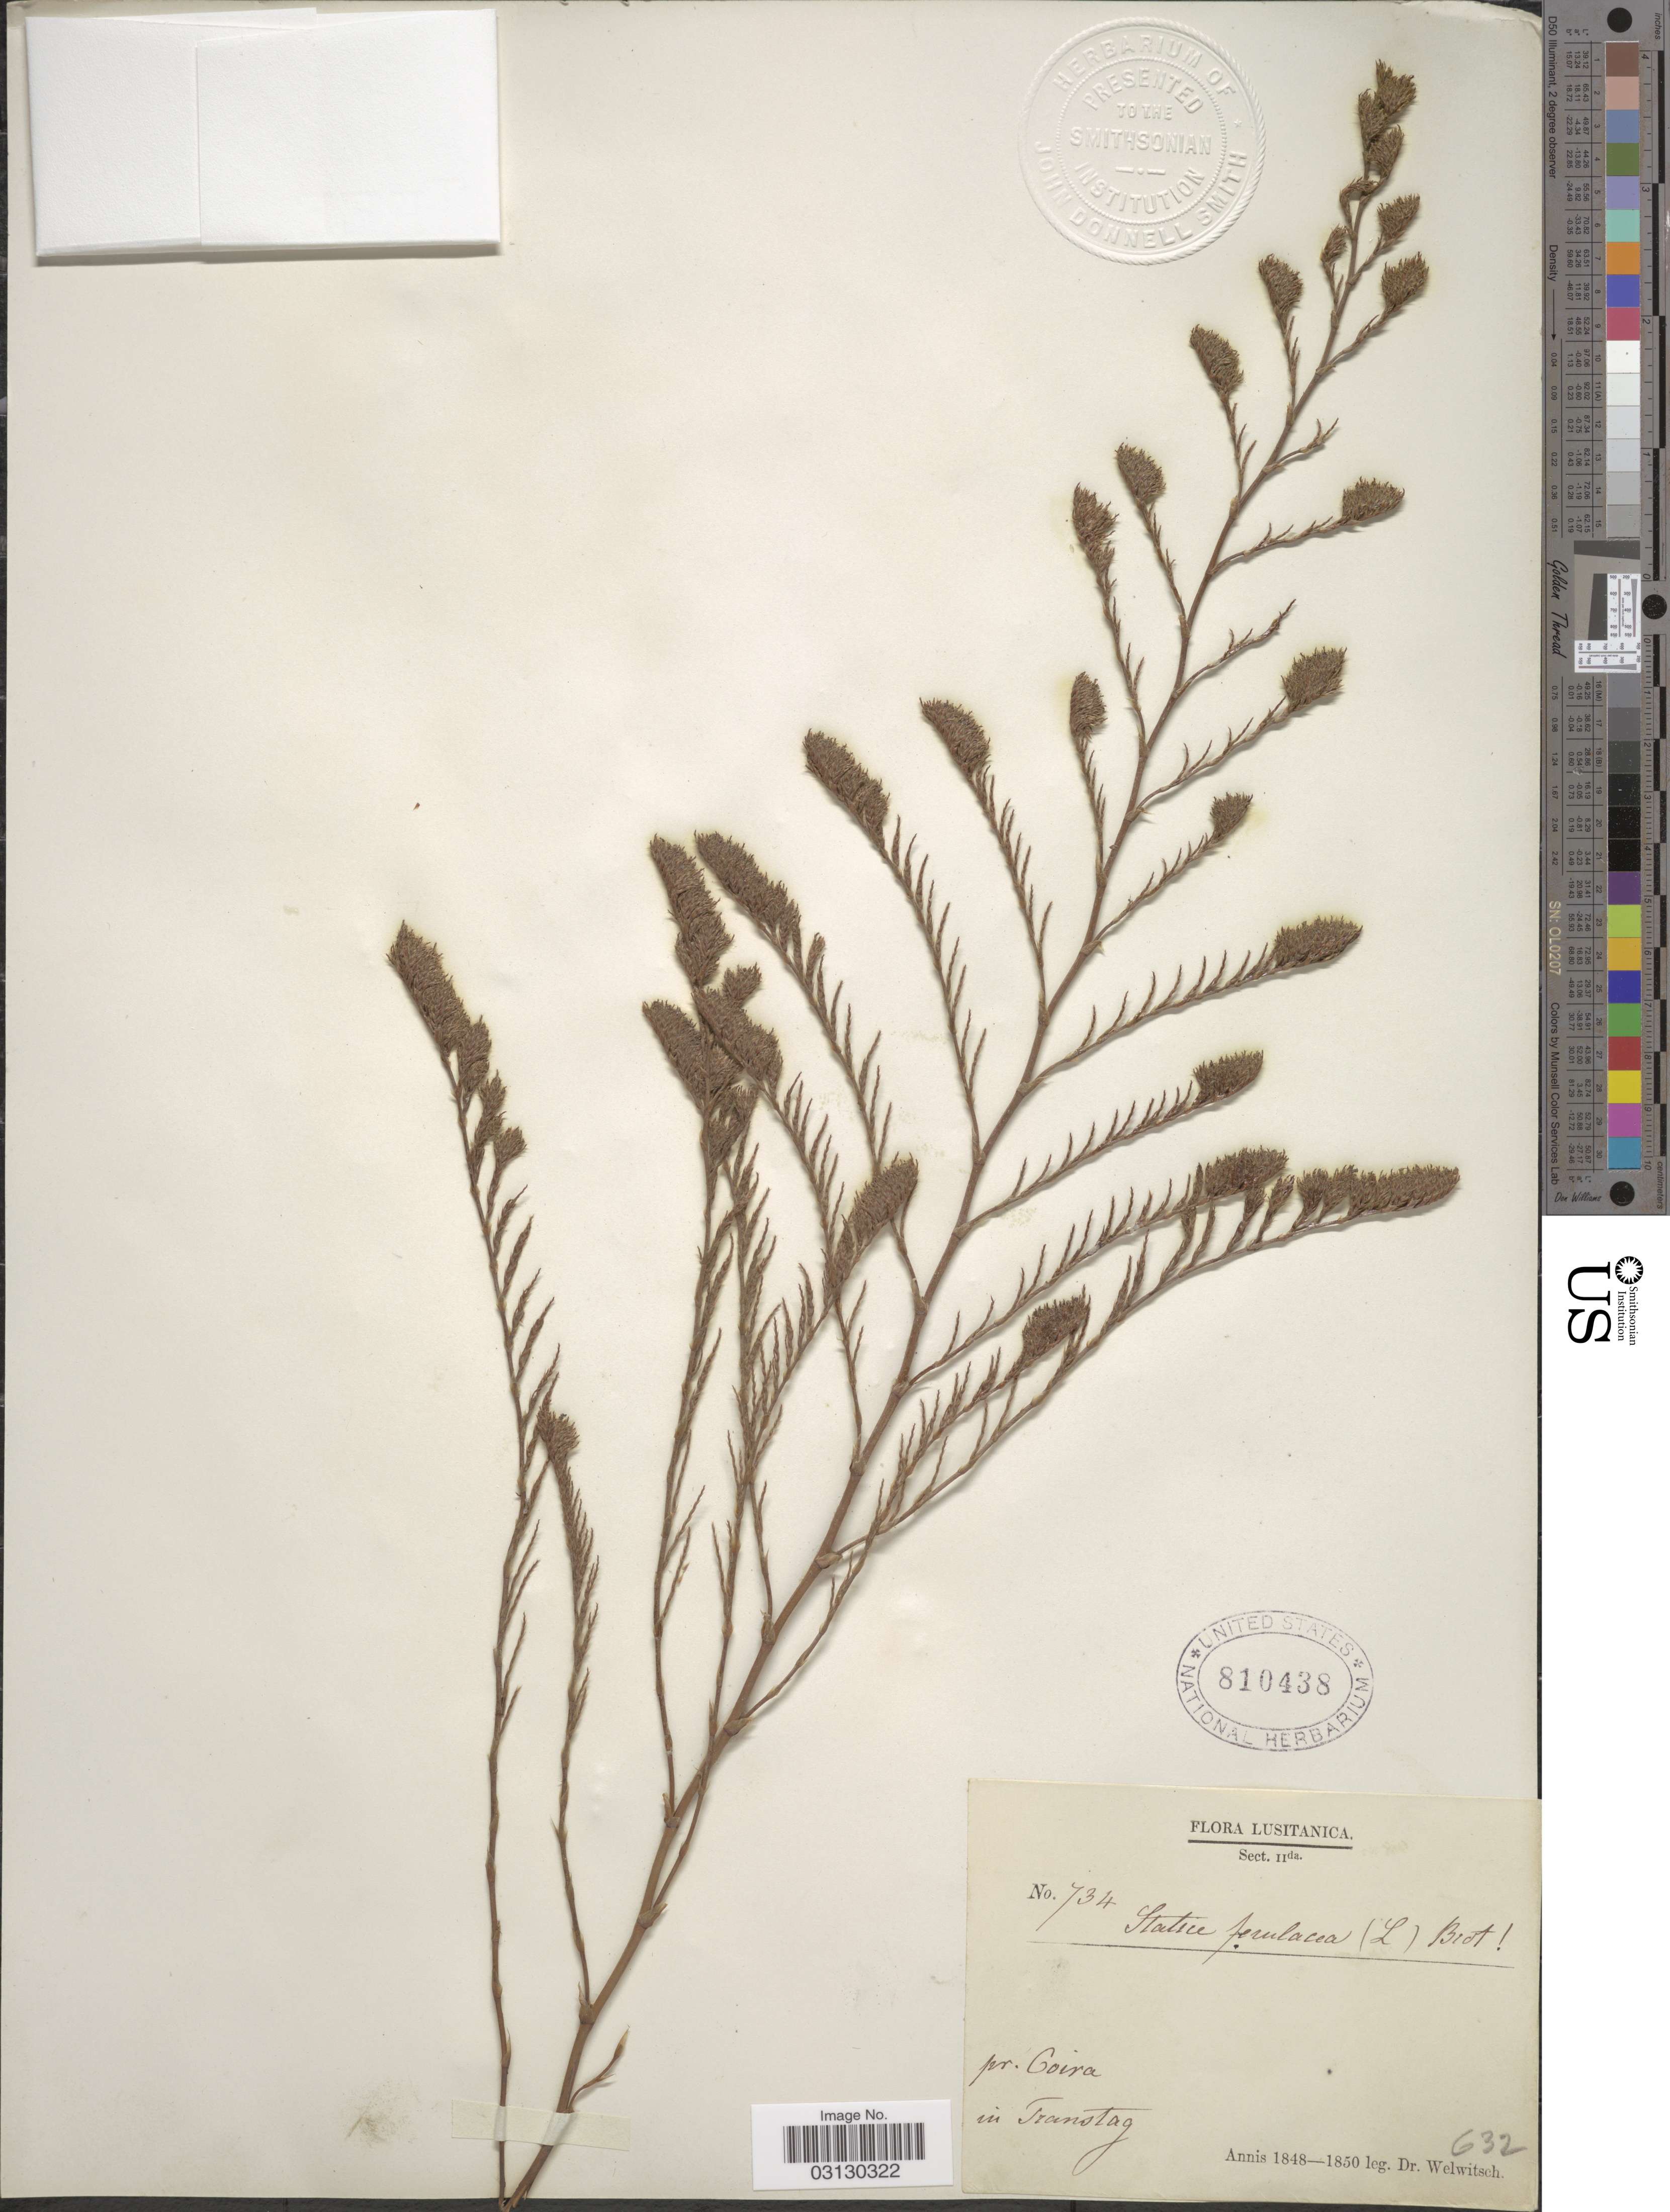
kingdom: Plantae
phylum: Tracheophyta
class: Magnoliopsida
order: Caryophyllales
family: Plumbaginaceae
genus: Myriolimon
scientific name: Myriolimon ferulaceum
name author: (L.) Lledó et al.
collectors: -. Welwitsch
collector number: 734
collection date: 1848/1850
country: Portugal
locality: Lusitanica, pr. Goira in Transtag.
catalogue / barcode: US 810438